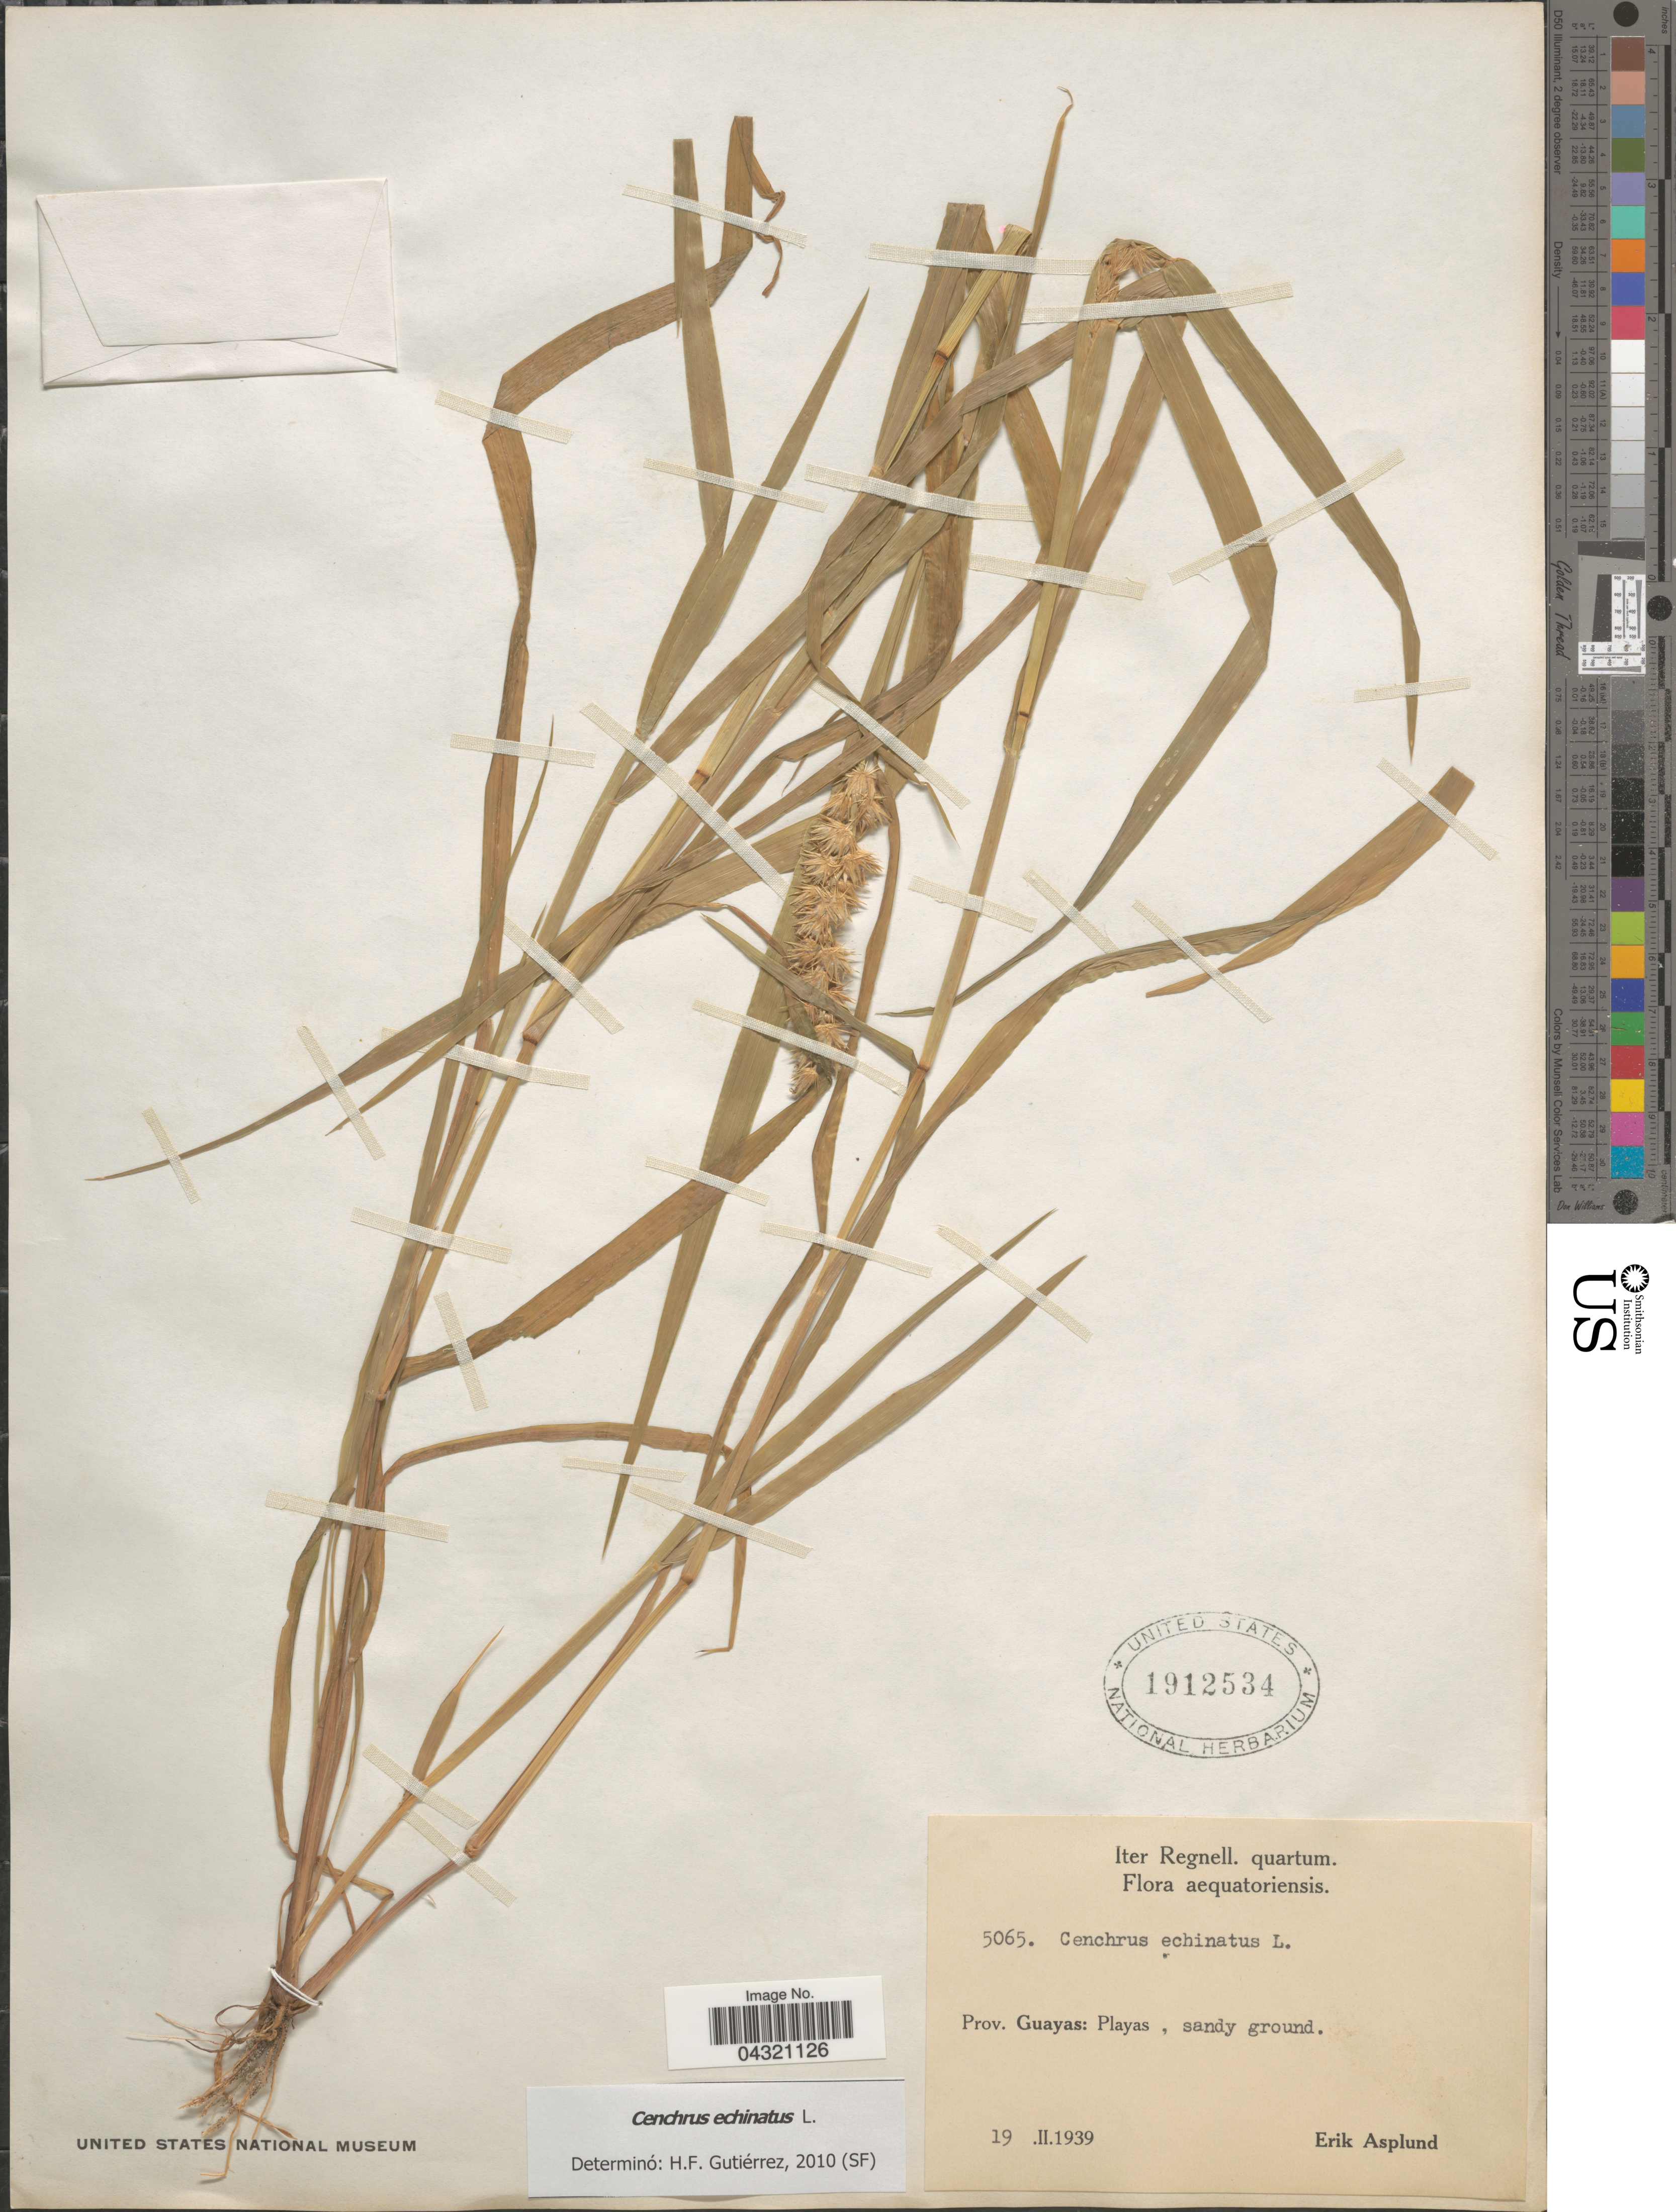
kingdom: Plantae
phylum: Tracheophyta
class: Liliopsida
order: Poales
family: Poaceae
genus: Cenchrus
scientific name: Cenchrus echinatus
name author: L.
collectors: E. Asplund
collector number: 5065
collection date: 1939-02-19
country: Ecuador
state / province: Guayas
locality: Iter Regnell. Quartum. Aequatoriensis. Playas.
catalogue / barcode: US 1912534